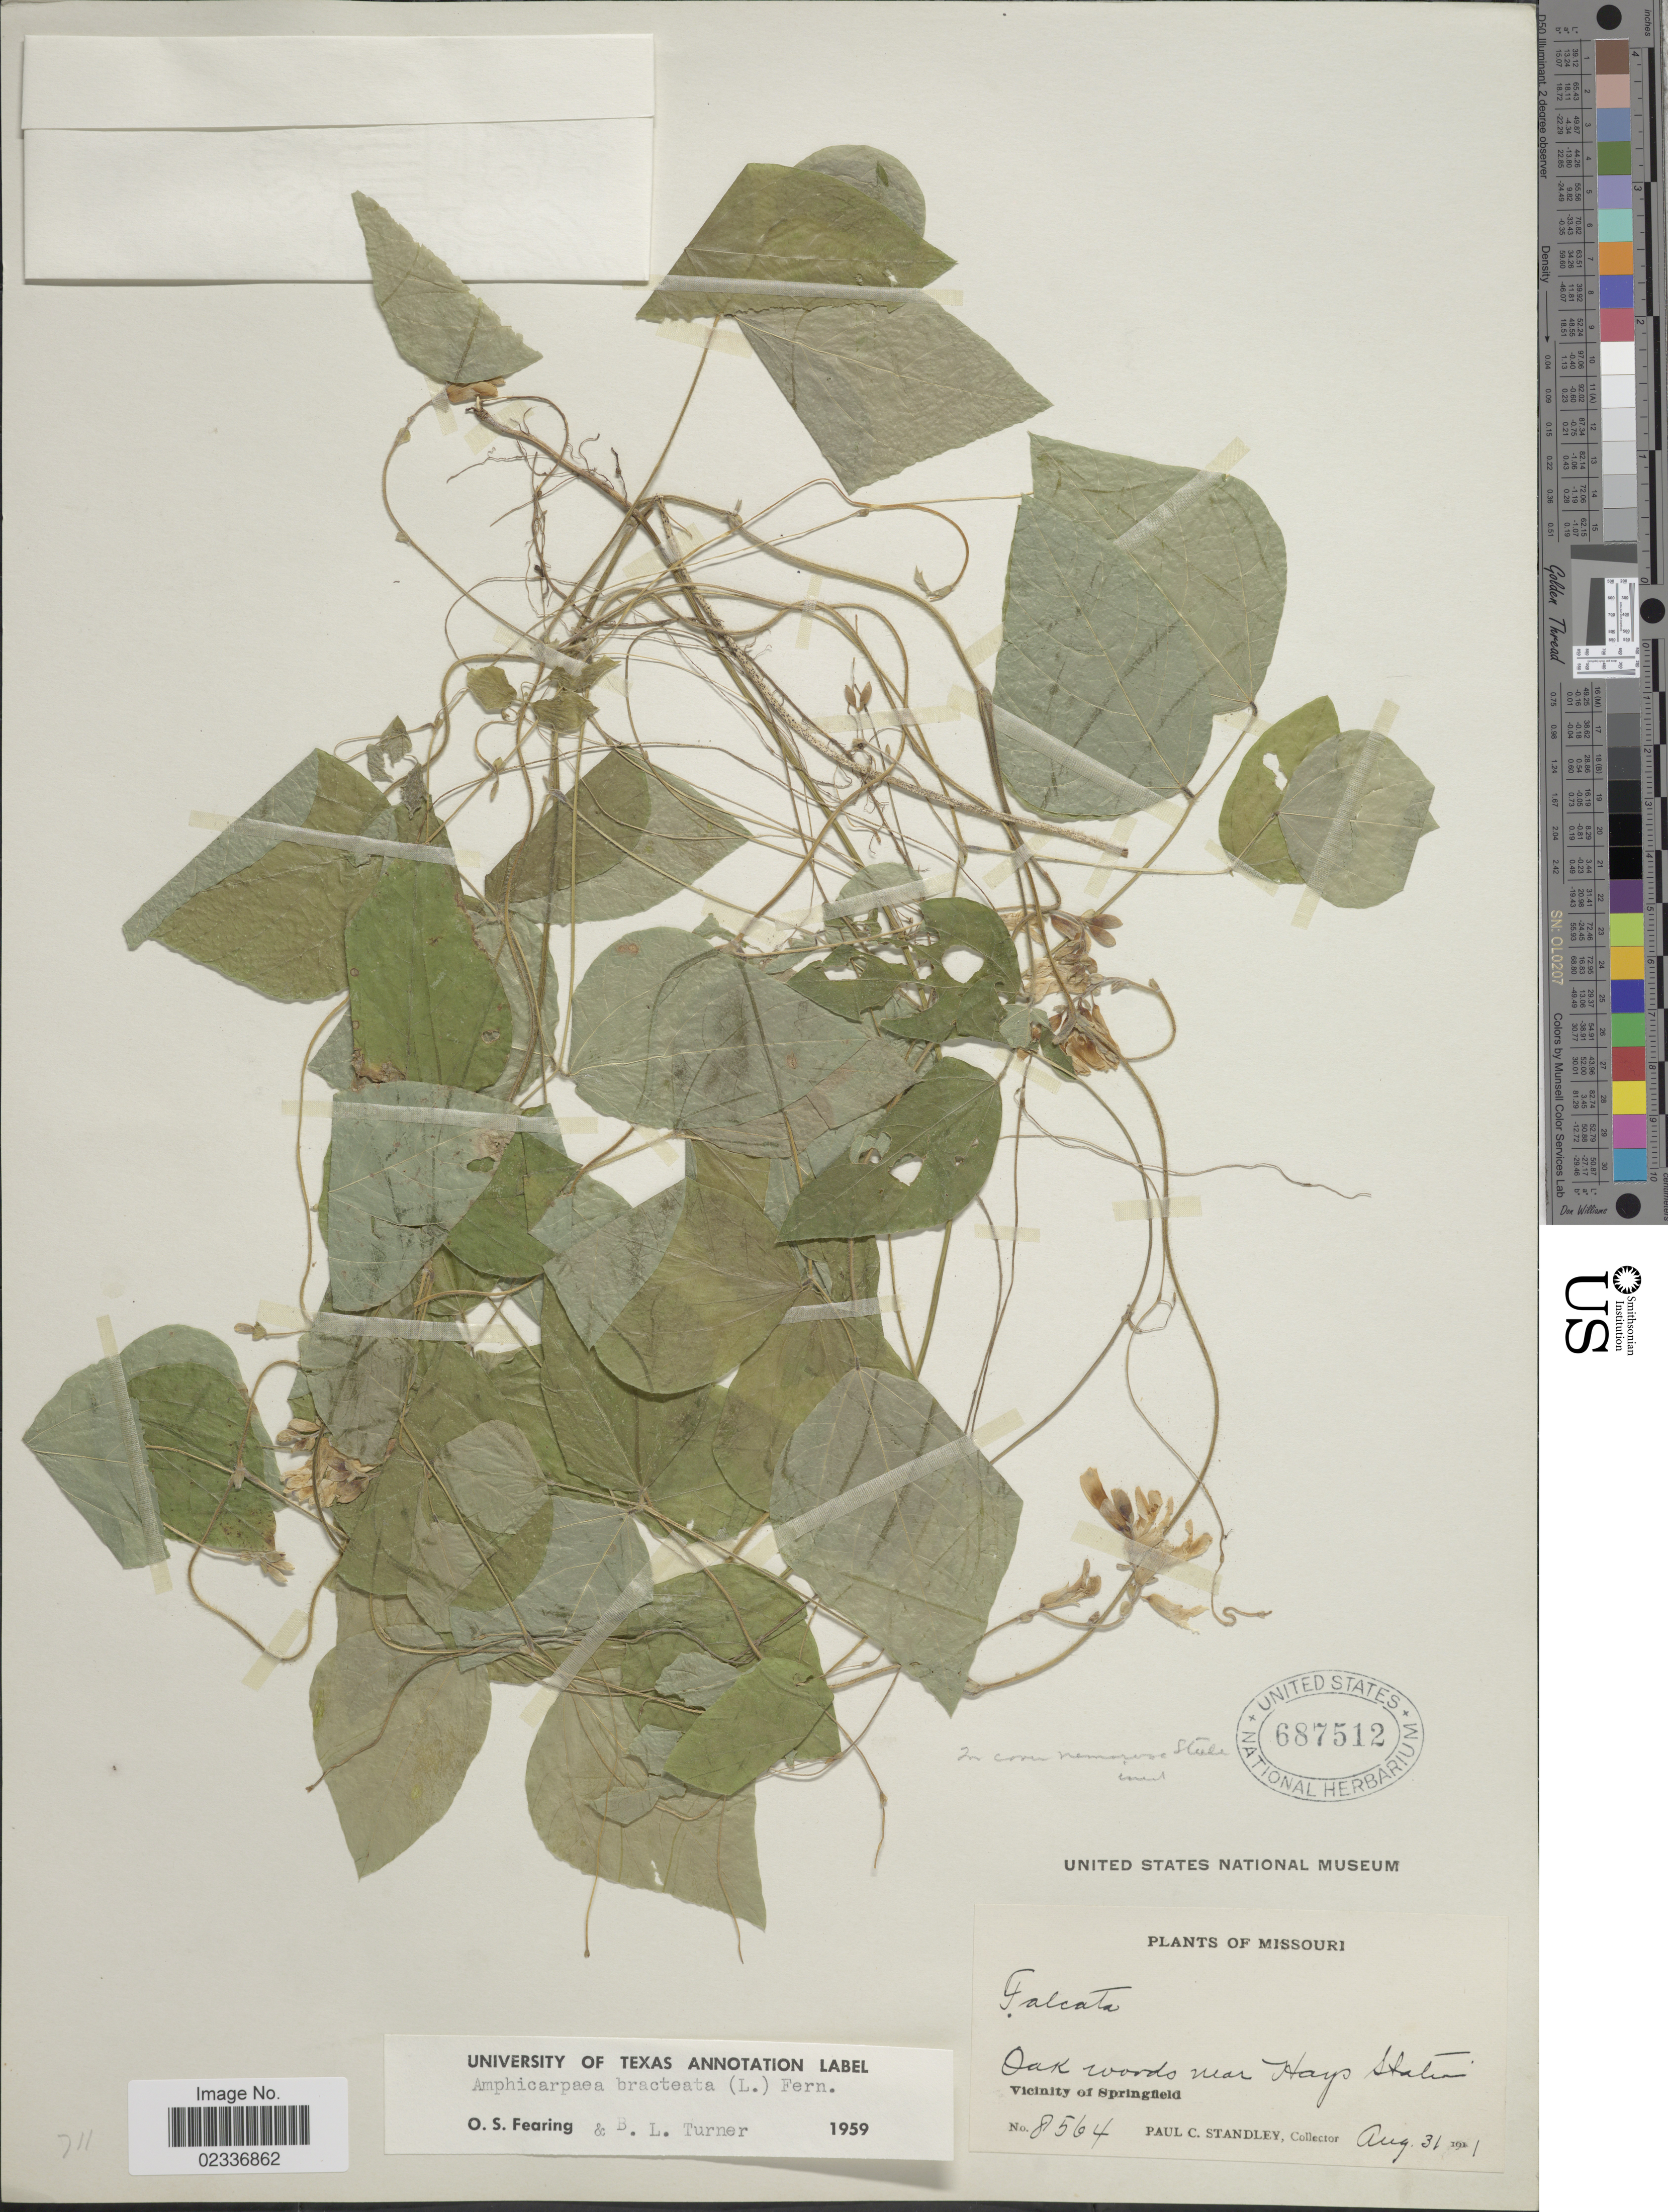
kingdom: Plantae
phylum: Tracheophyta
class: Magnoliopsida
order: Fabales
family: Fabaceae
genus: Amphicarpaea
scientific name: Amphicarpaea bracteata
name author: (L.) Fernald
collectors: P. C. Standley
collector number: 8564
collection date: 1911-08-31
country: United States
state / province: Missouri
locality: Near Hays Station. Vicinity of Springfield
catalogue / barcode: US 687512